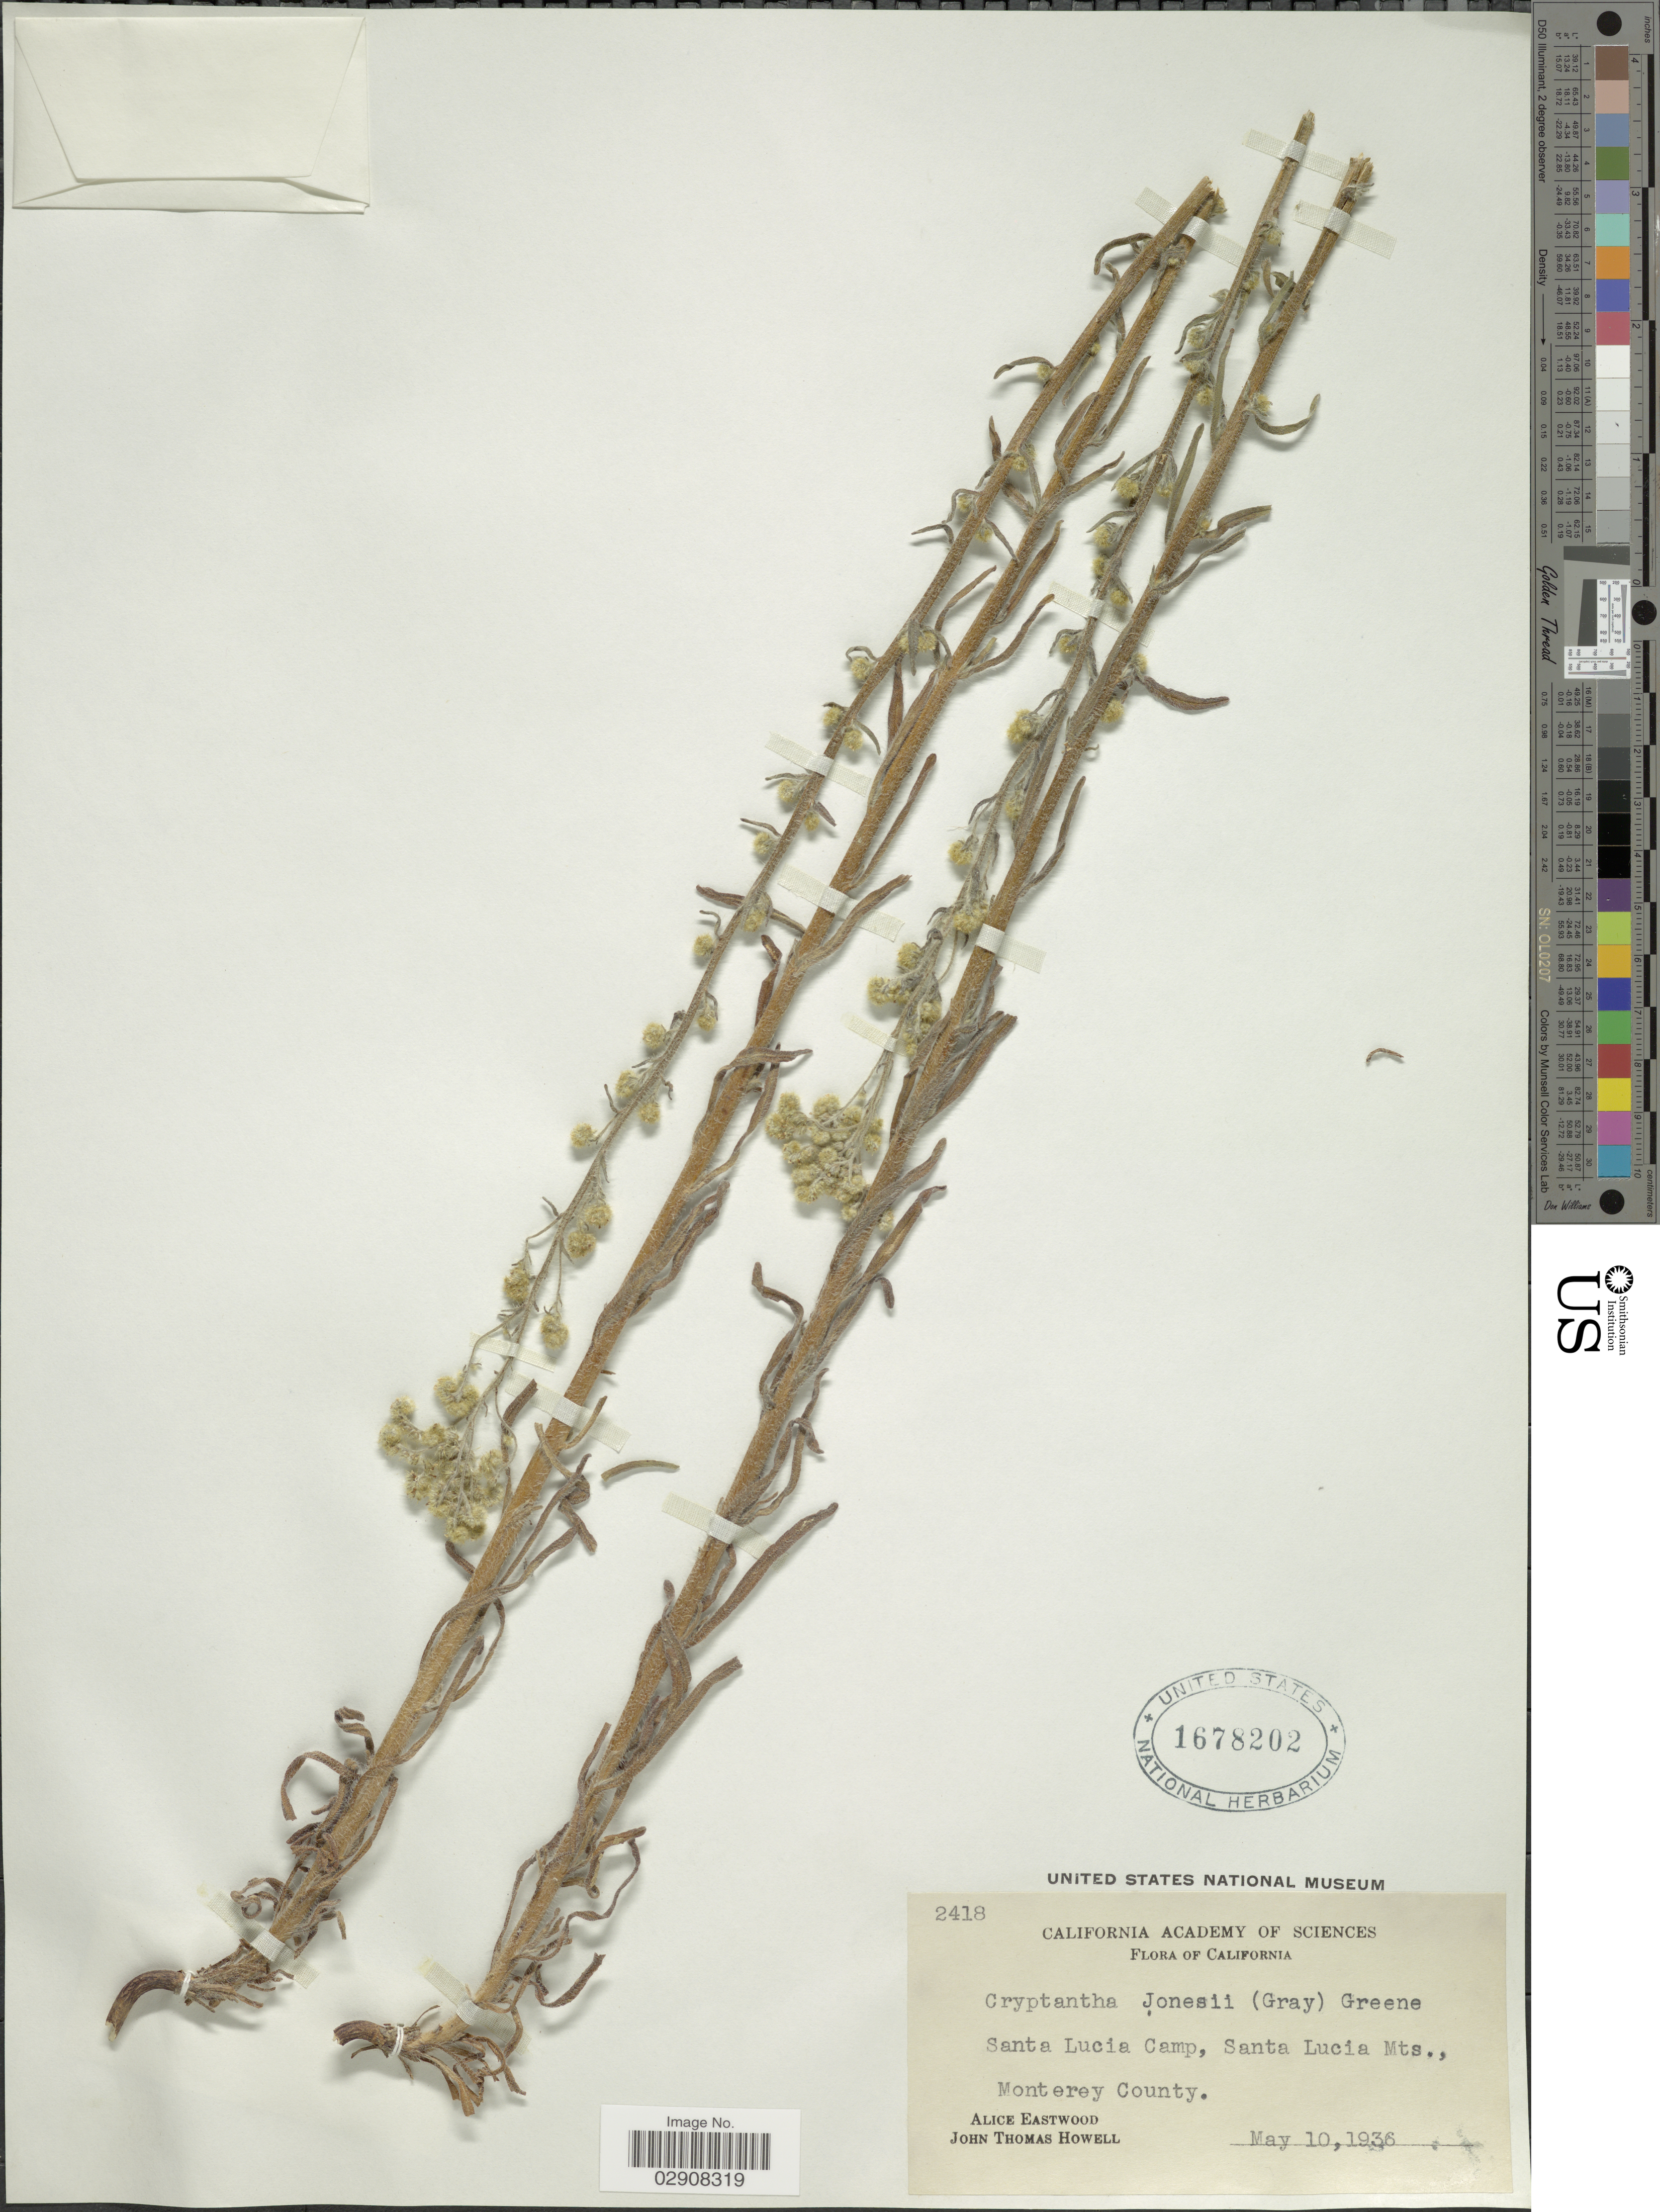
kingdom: Plantae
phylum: Tracheophyta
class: Magnoliopsida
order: Boraginales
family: Boraginaceae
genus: Cryptantha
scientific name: Cryptantha muricata var. jonesii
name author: (A. Gray) I.M. Johnst.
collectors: A. Eastwood & J. T. Howell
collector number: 2418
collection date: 1936-05-10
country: United States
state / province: California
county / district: Monterey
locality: Santa Lucia Camp, Santa Lucia Mts., Monterey County.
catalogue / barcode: US 1678202